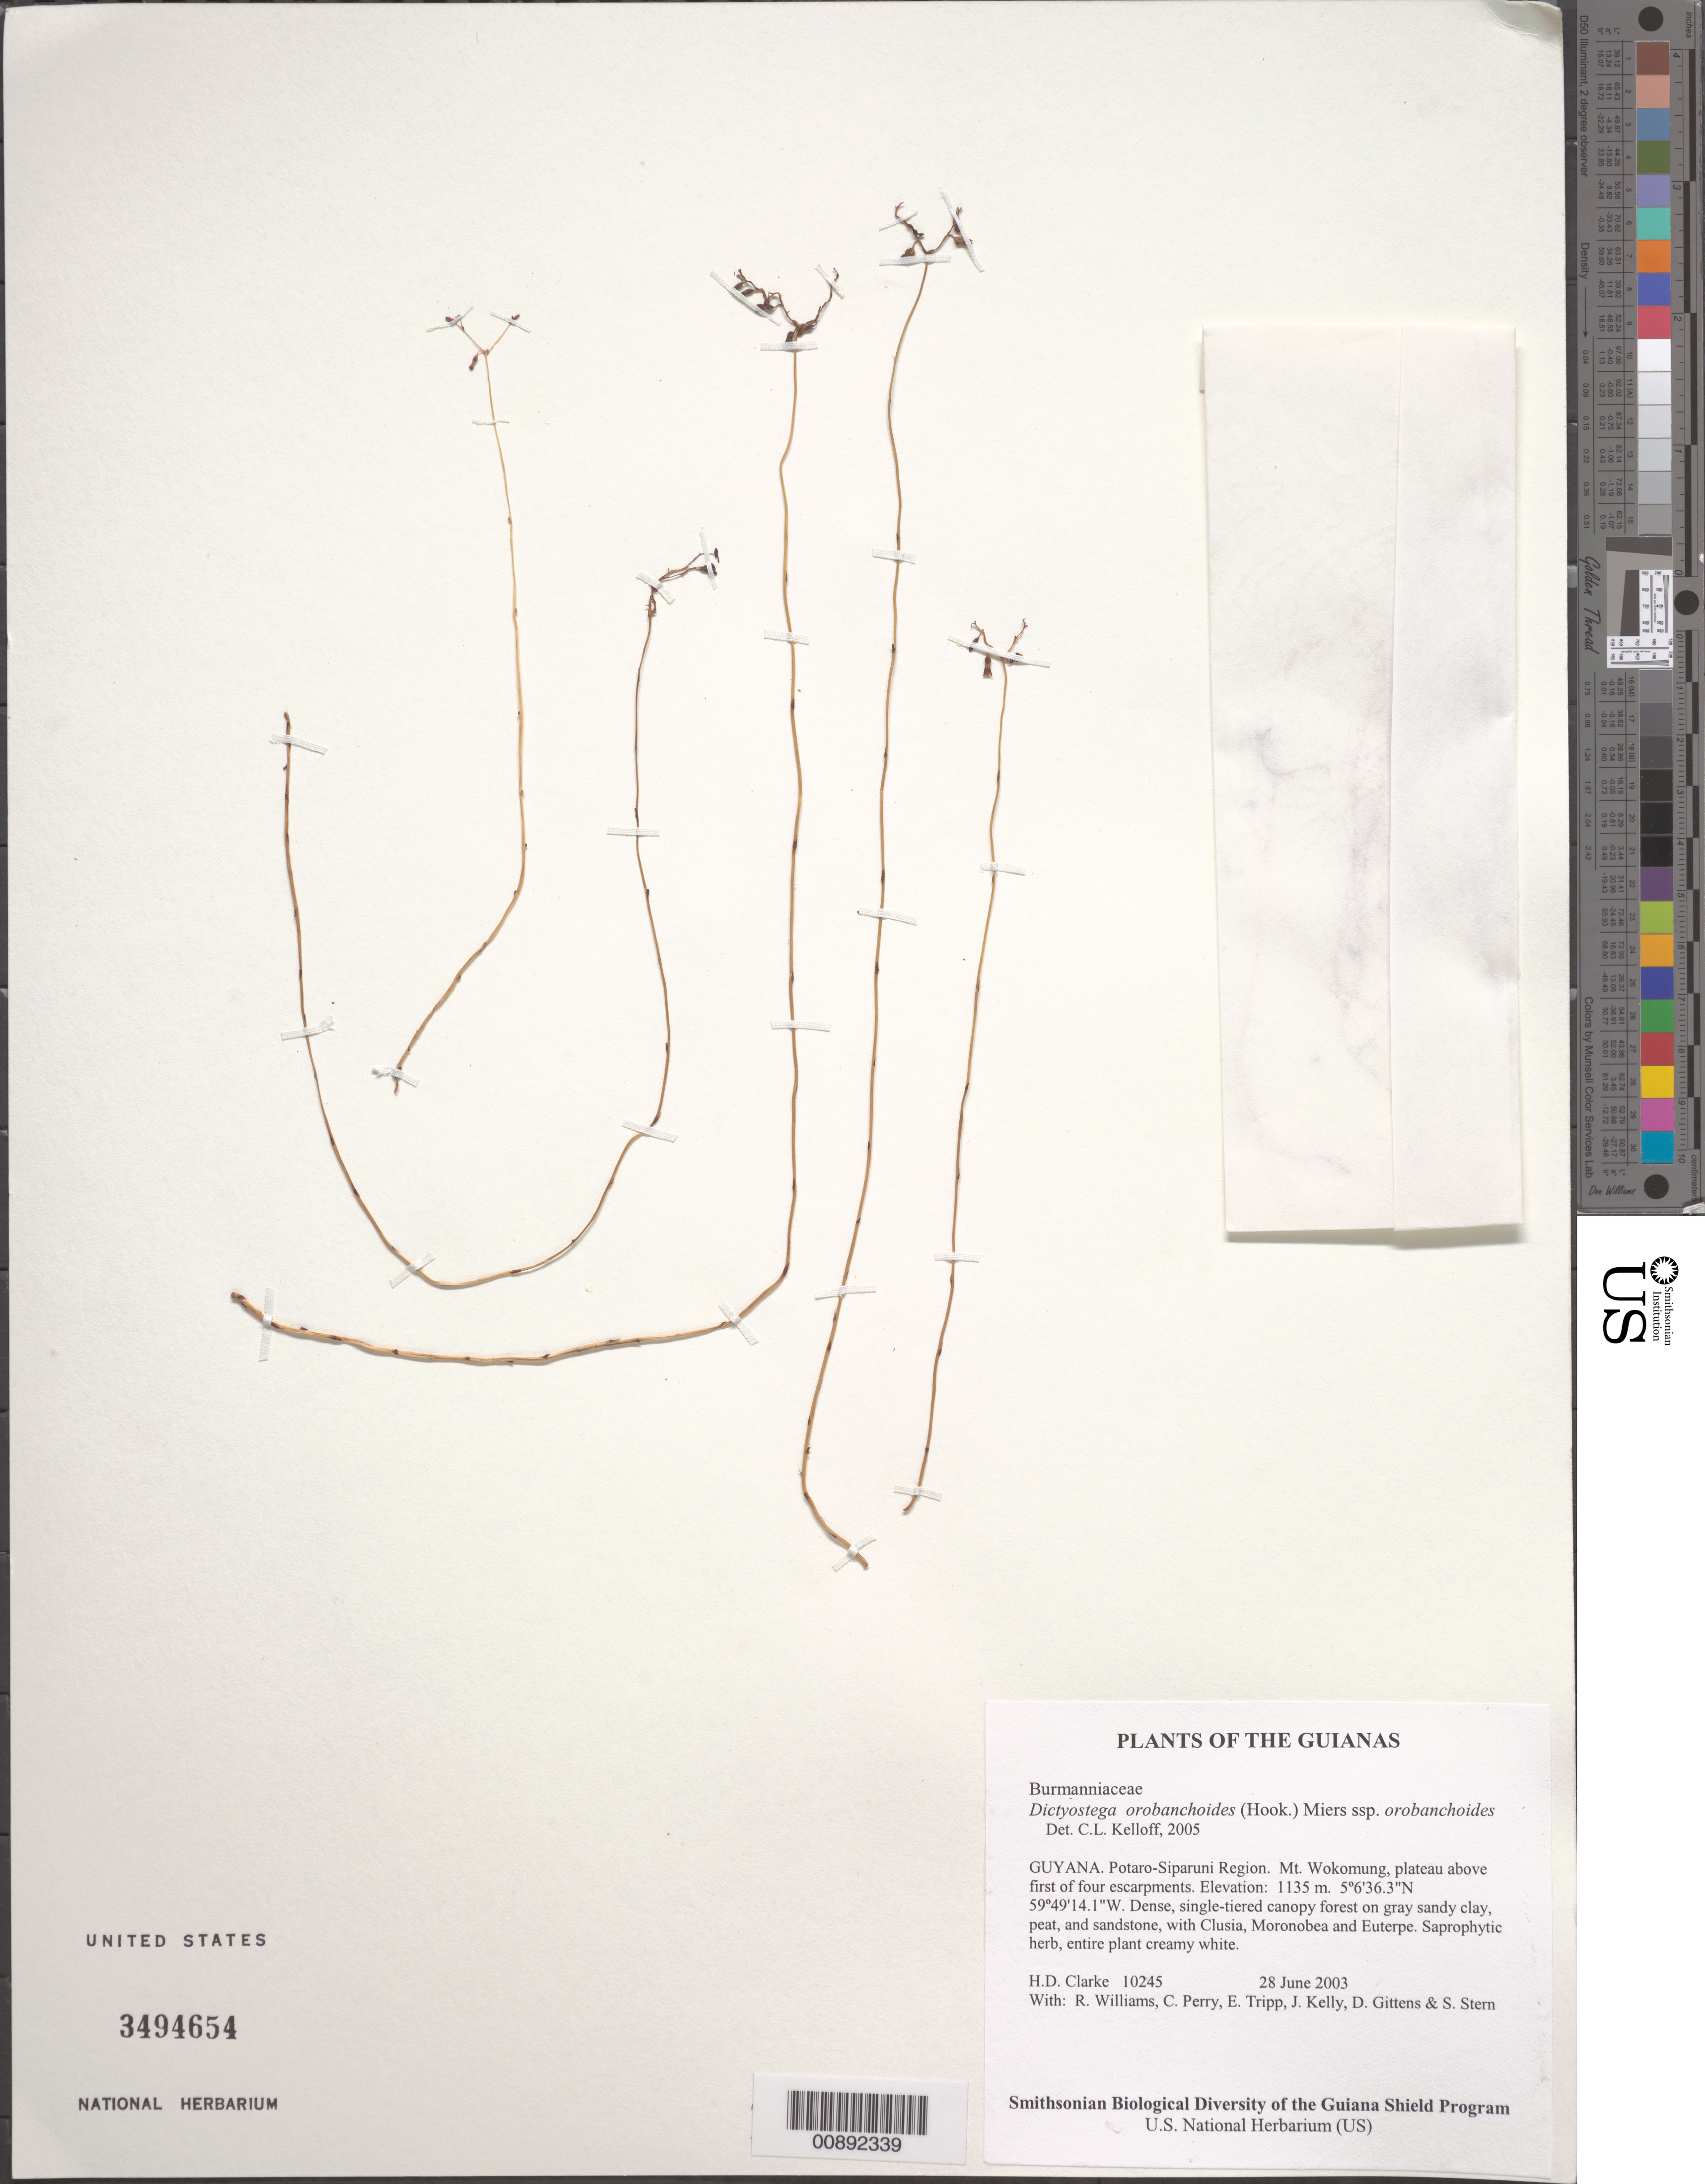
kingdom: Plantae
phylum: Tracheophyta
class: Liliopsida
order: Dioscoreales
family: Burmanniaceae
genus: Dictyostega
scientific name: Dictyostega orobanchoides subsp. orobanchoides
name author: (Hook.) Miers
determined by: Kelloff, Carol L., (US), Smithsonian Institution - National Museum of Natural History (UNITED STATES)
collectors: H. D. Clarke, R. Williams, C. Perry, E. Tripp, J. Kelly, D. Gittens & S. R. Stern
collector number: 10245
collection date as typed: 28 June 2003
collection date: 2003-06-28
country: Guyana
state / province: Potaro-Siparuni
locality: Mt. Wokomung, plateau above first of four escarpments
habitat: Dense, single-tiered canopy forest on gray sandy clay, peat, and sandstone, with Clusia, Moronobea and Euterpe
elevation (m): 1135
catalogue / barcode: US 3494654